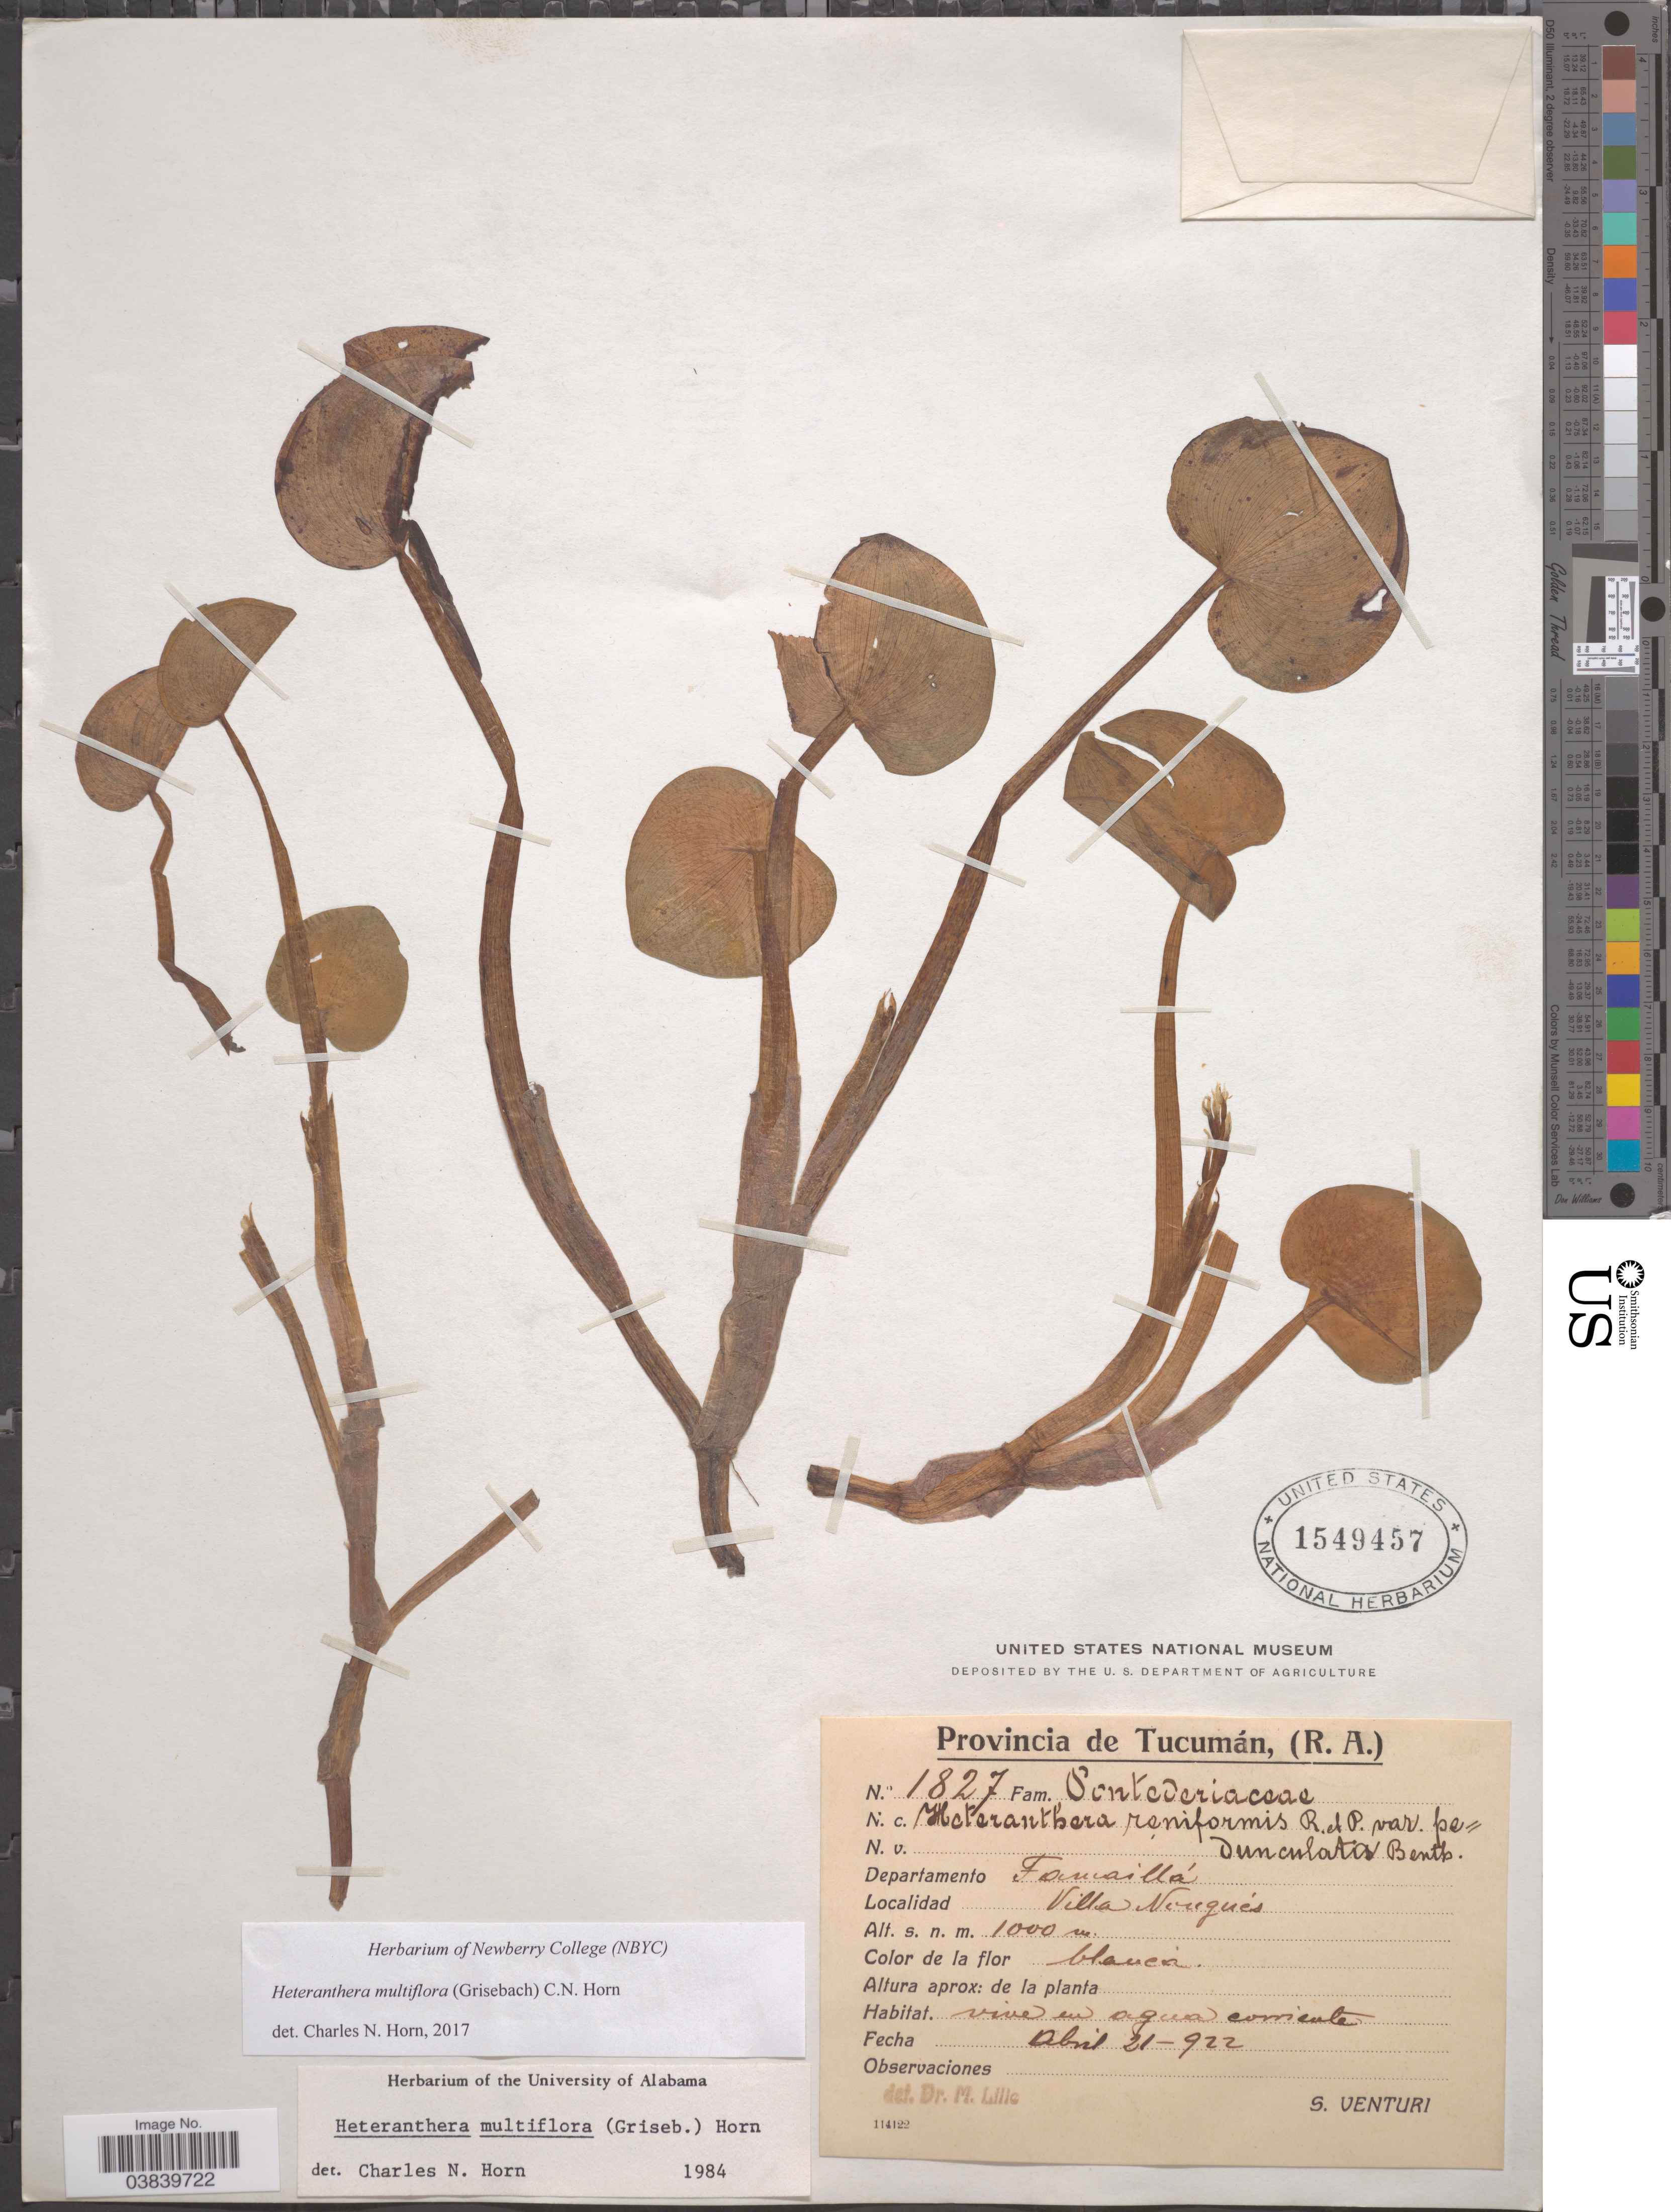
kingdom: Plantae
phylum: Tracheophyta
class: Liliopsida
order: Commelinales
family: Pontederiaceae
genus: Heteranthera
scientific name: Heteranthera multiflora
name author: (Griseb.) C.N. Horn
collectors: S. Venturi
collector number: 1827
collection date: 1922-04-21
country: Argentina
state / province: Tucuman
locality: Departamento Famaillá. Villa Nougués.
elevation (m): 1000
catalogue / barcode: US 1549457